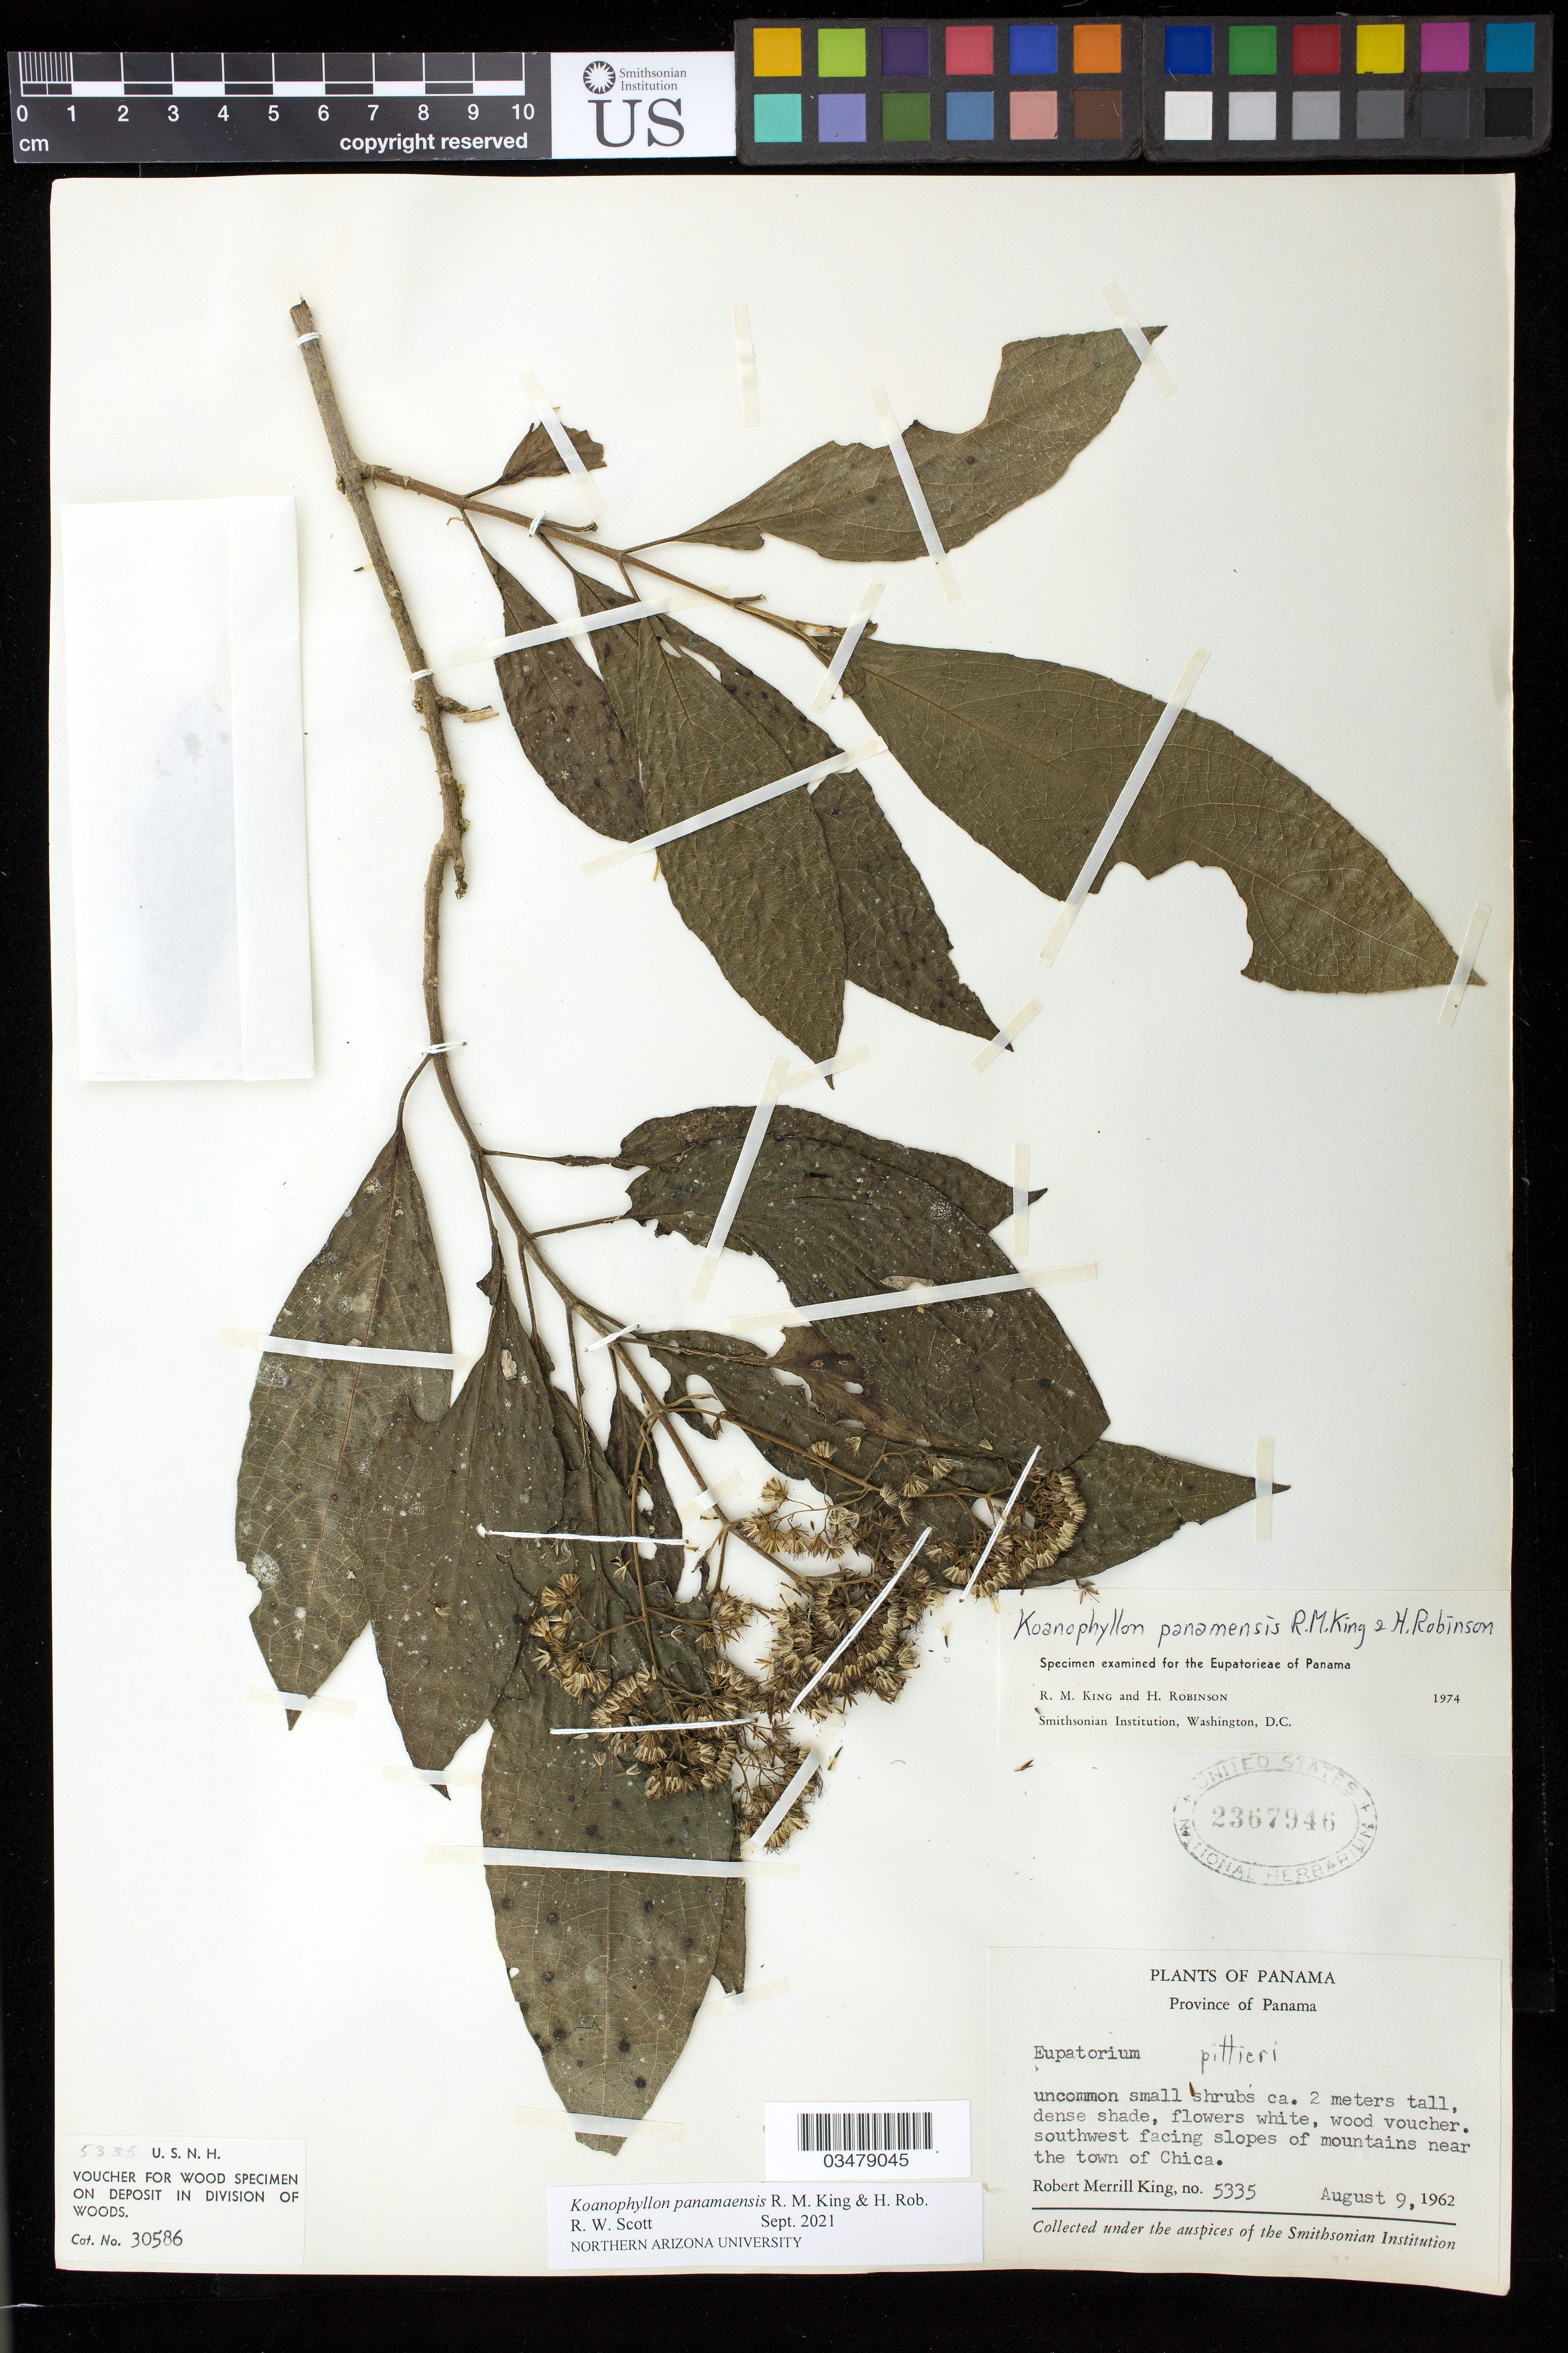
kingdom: Plantae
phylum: Tracheophyta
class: Magnoliopsida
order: Asterales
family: Asteraceae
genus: Koanophyllon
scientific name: Koanophyllon panamensis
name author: R.M. King & H. Rob.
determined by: Scott, R. W.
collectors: R. M. King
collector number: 5335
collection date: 1962-08-09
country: Panama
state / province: Panamá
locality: Southwest facing slopes of mountains near the town of Chica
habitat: Dense shade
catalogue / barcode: US 2367946